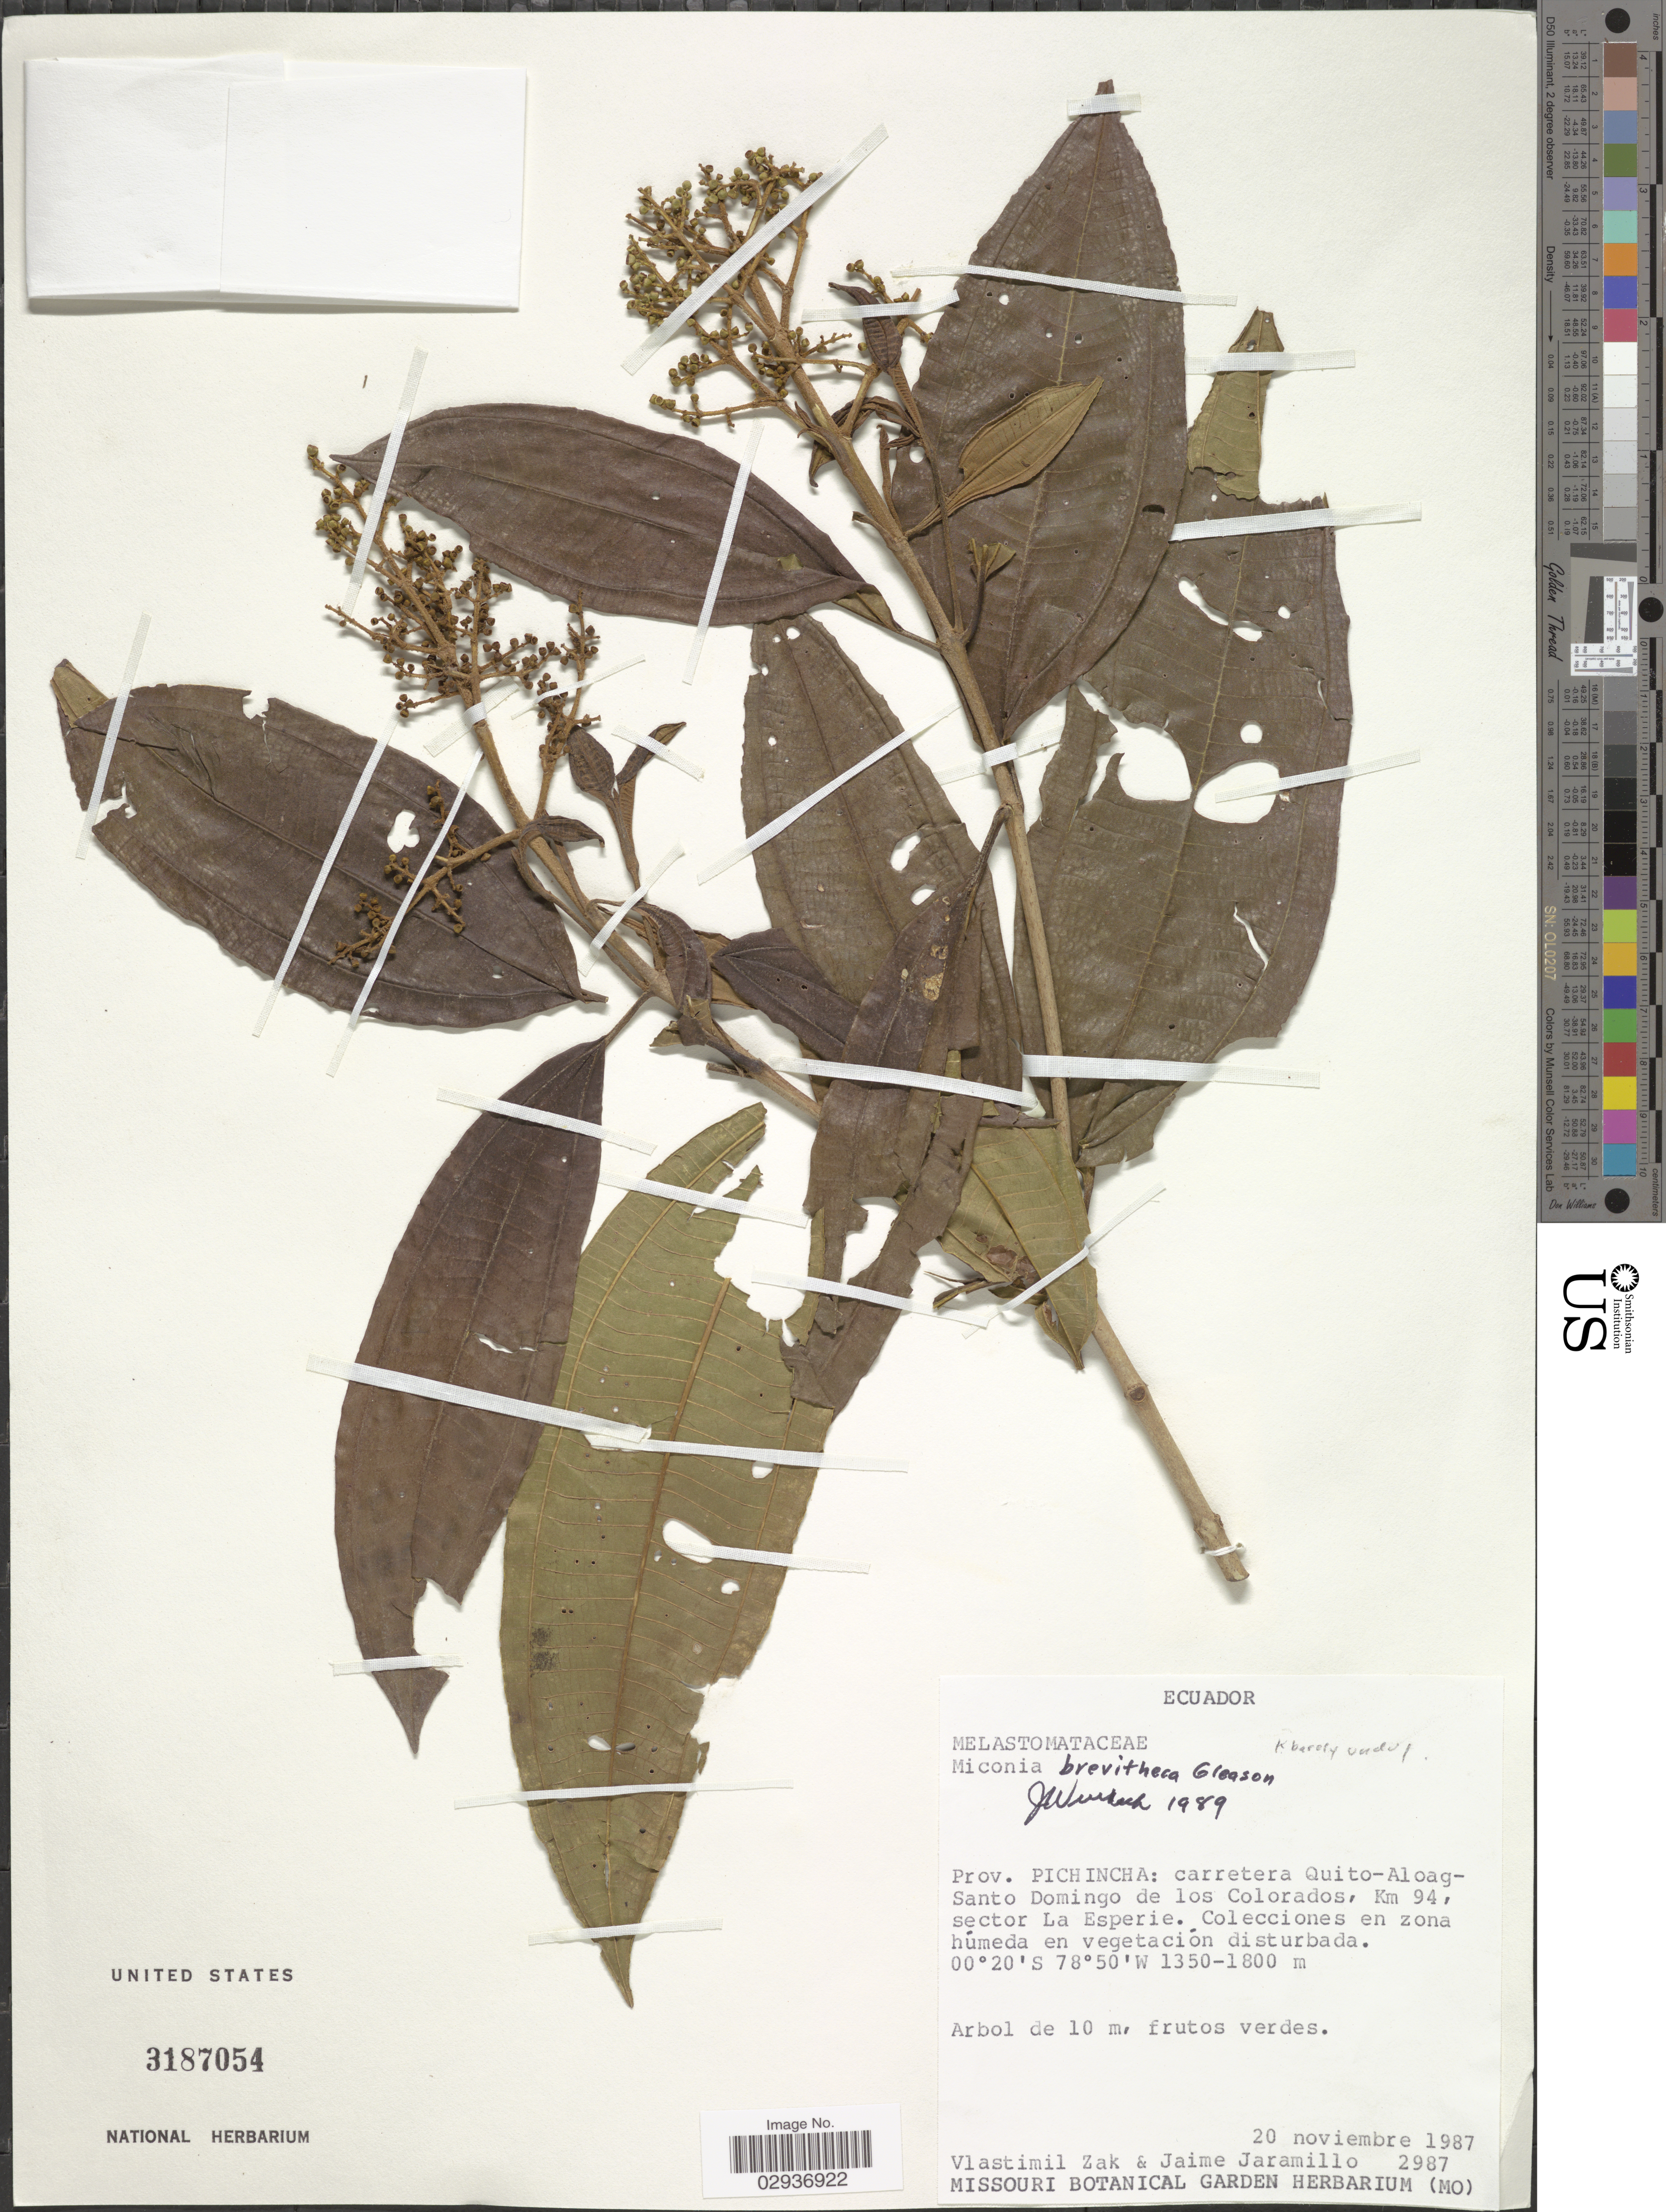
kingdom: Plantae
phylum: Tracheophyta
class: Magnoliopsida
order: Myrtales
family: Melastomataceae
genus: Miconia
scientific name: Miconia brevitheca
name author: Gleason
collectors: V. Zak & J. Jaramillo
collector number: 2987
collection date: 1987-11-20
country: Ecuador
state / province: Pichincha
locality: Carretera Quito-Aloag-Santo Domingo de los Colorados, Km 94, sector La Esperie.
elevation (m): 1350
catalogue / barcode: US 3187054